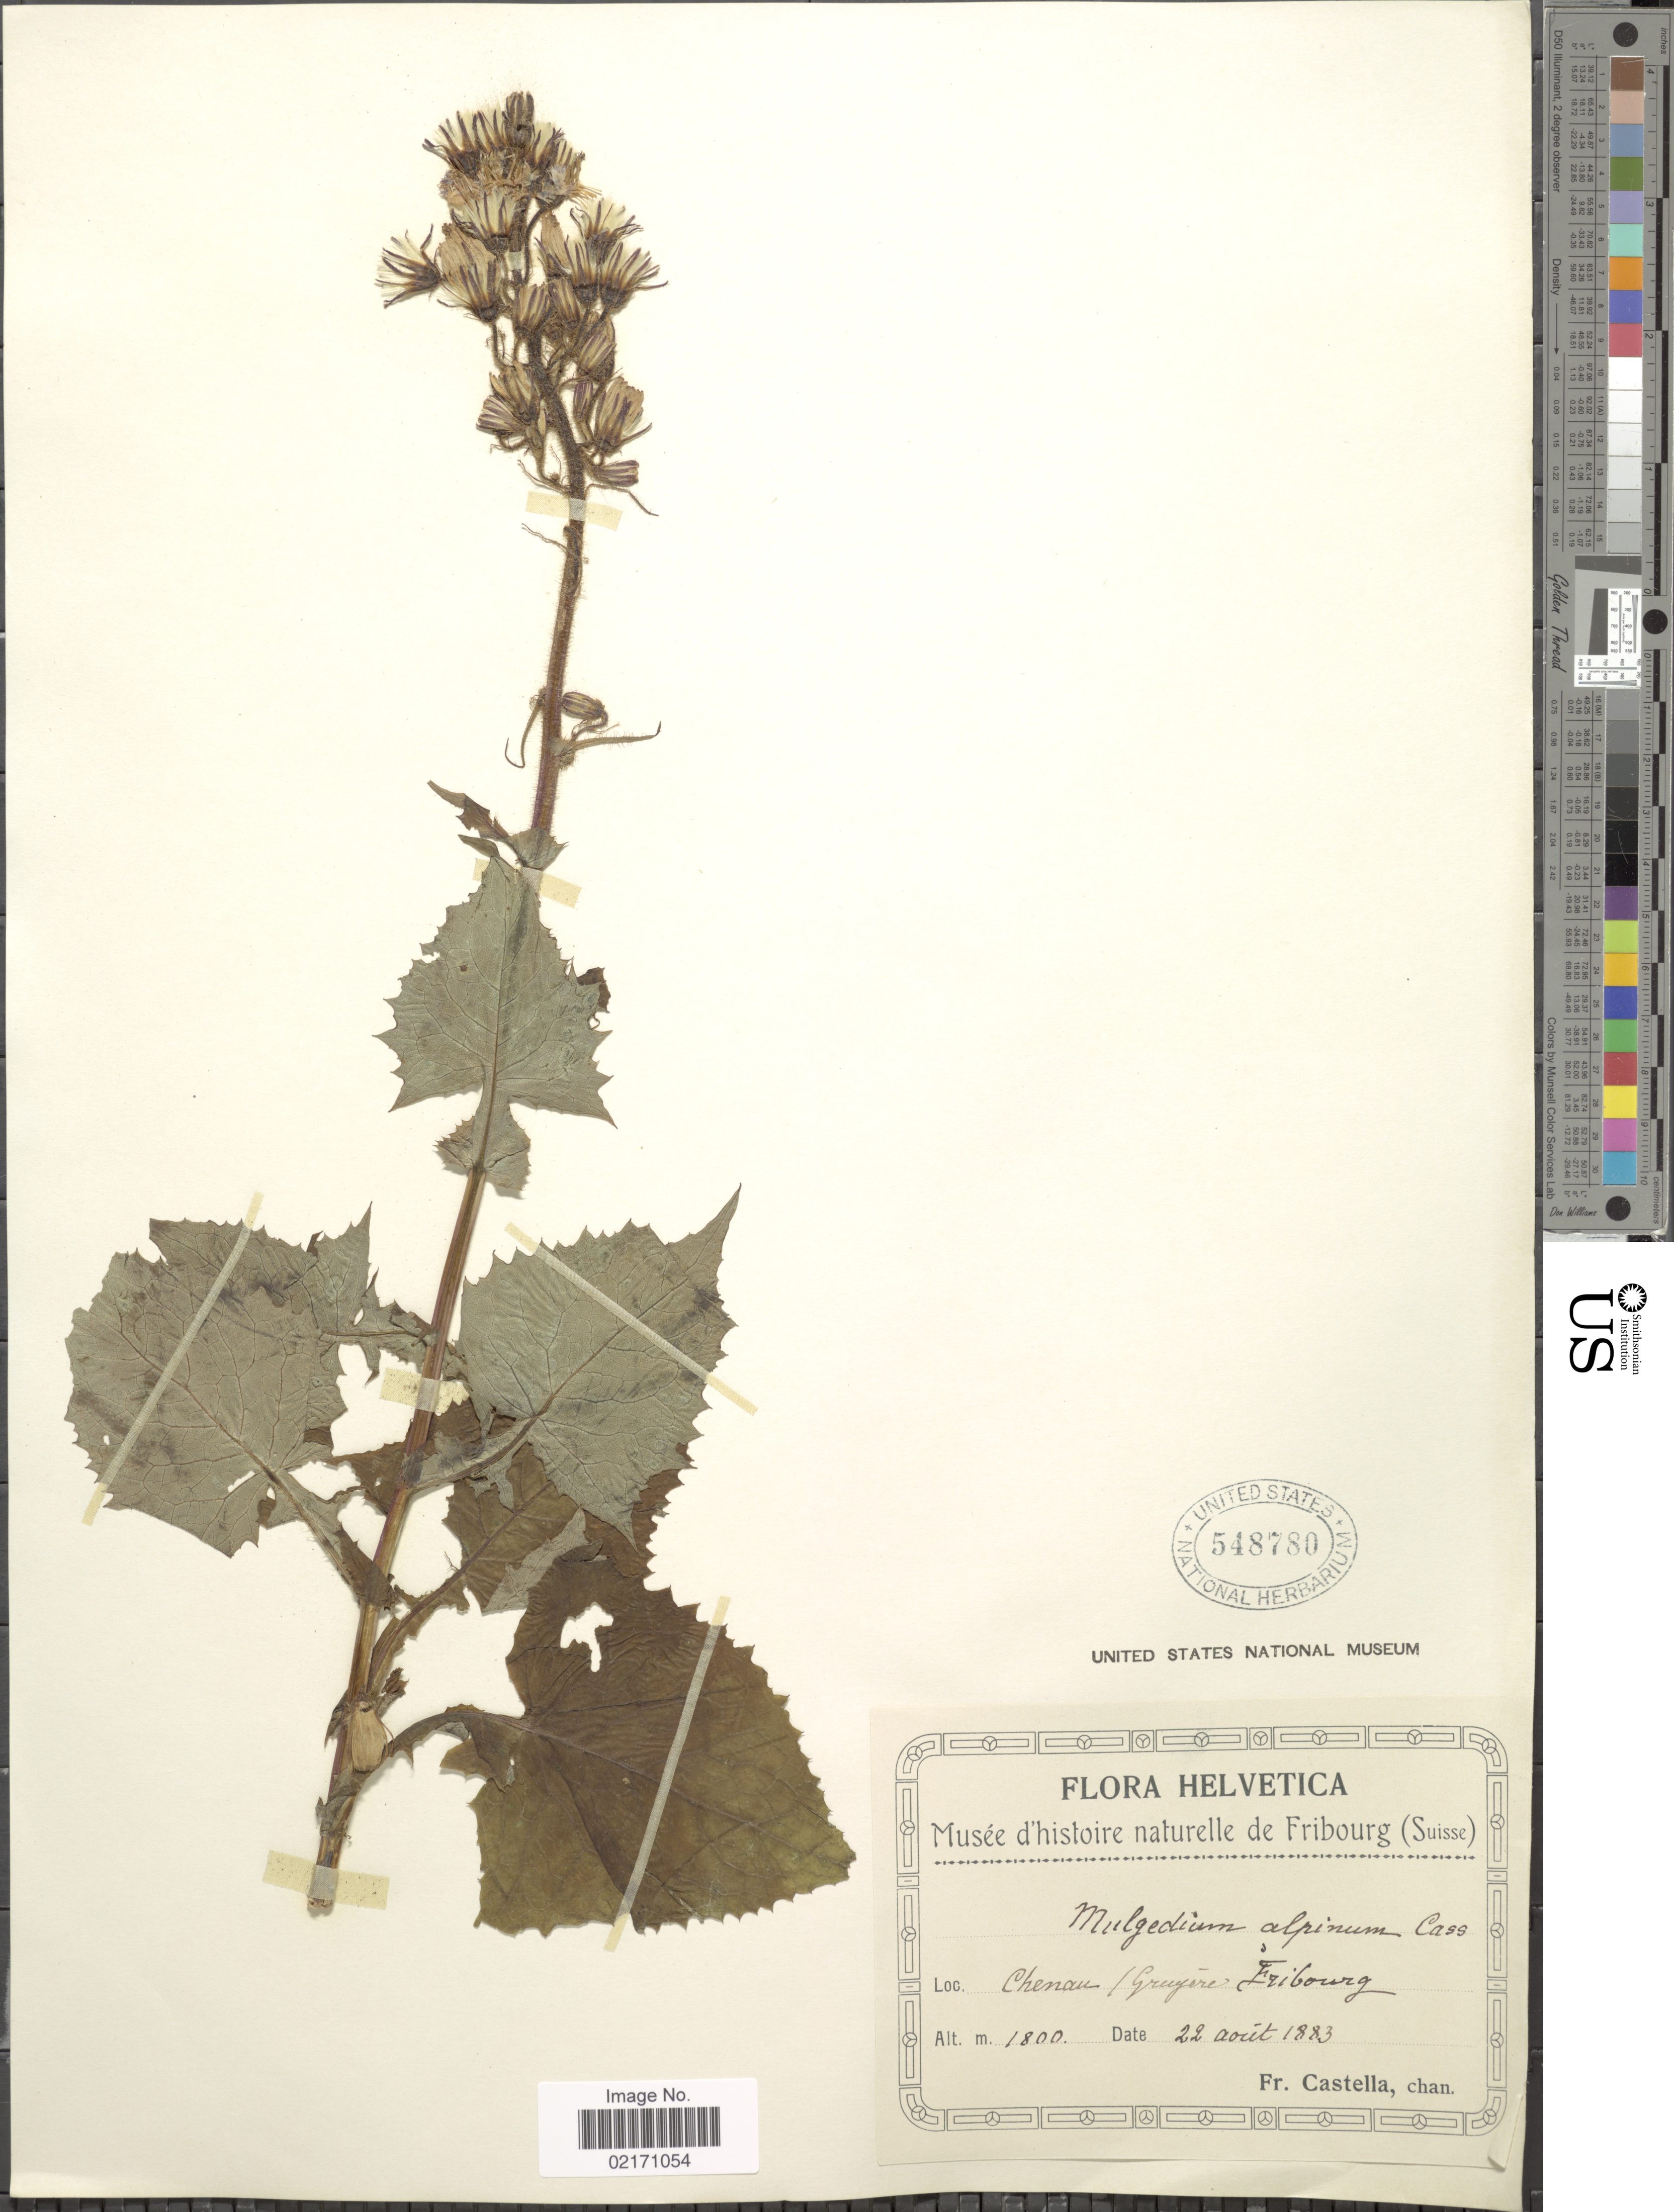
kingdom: Plantae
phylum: Tracheophyta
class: Magnoliopsida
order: Asterales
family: Asteraceae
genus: Lactuca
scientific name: Lactuca alpina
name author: (L.) A. Gray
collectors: Fr. Castella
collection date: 1883-08-22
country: Switzerland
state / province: Fribourg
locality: Helvetica, Chenau, Gruyère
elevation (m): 1800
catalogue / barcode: US 548780